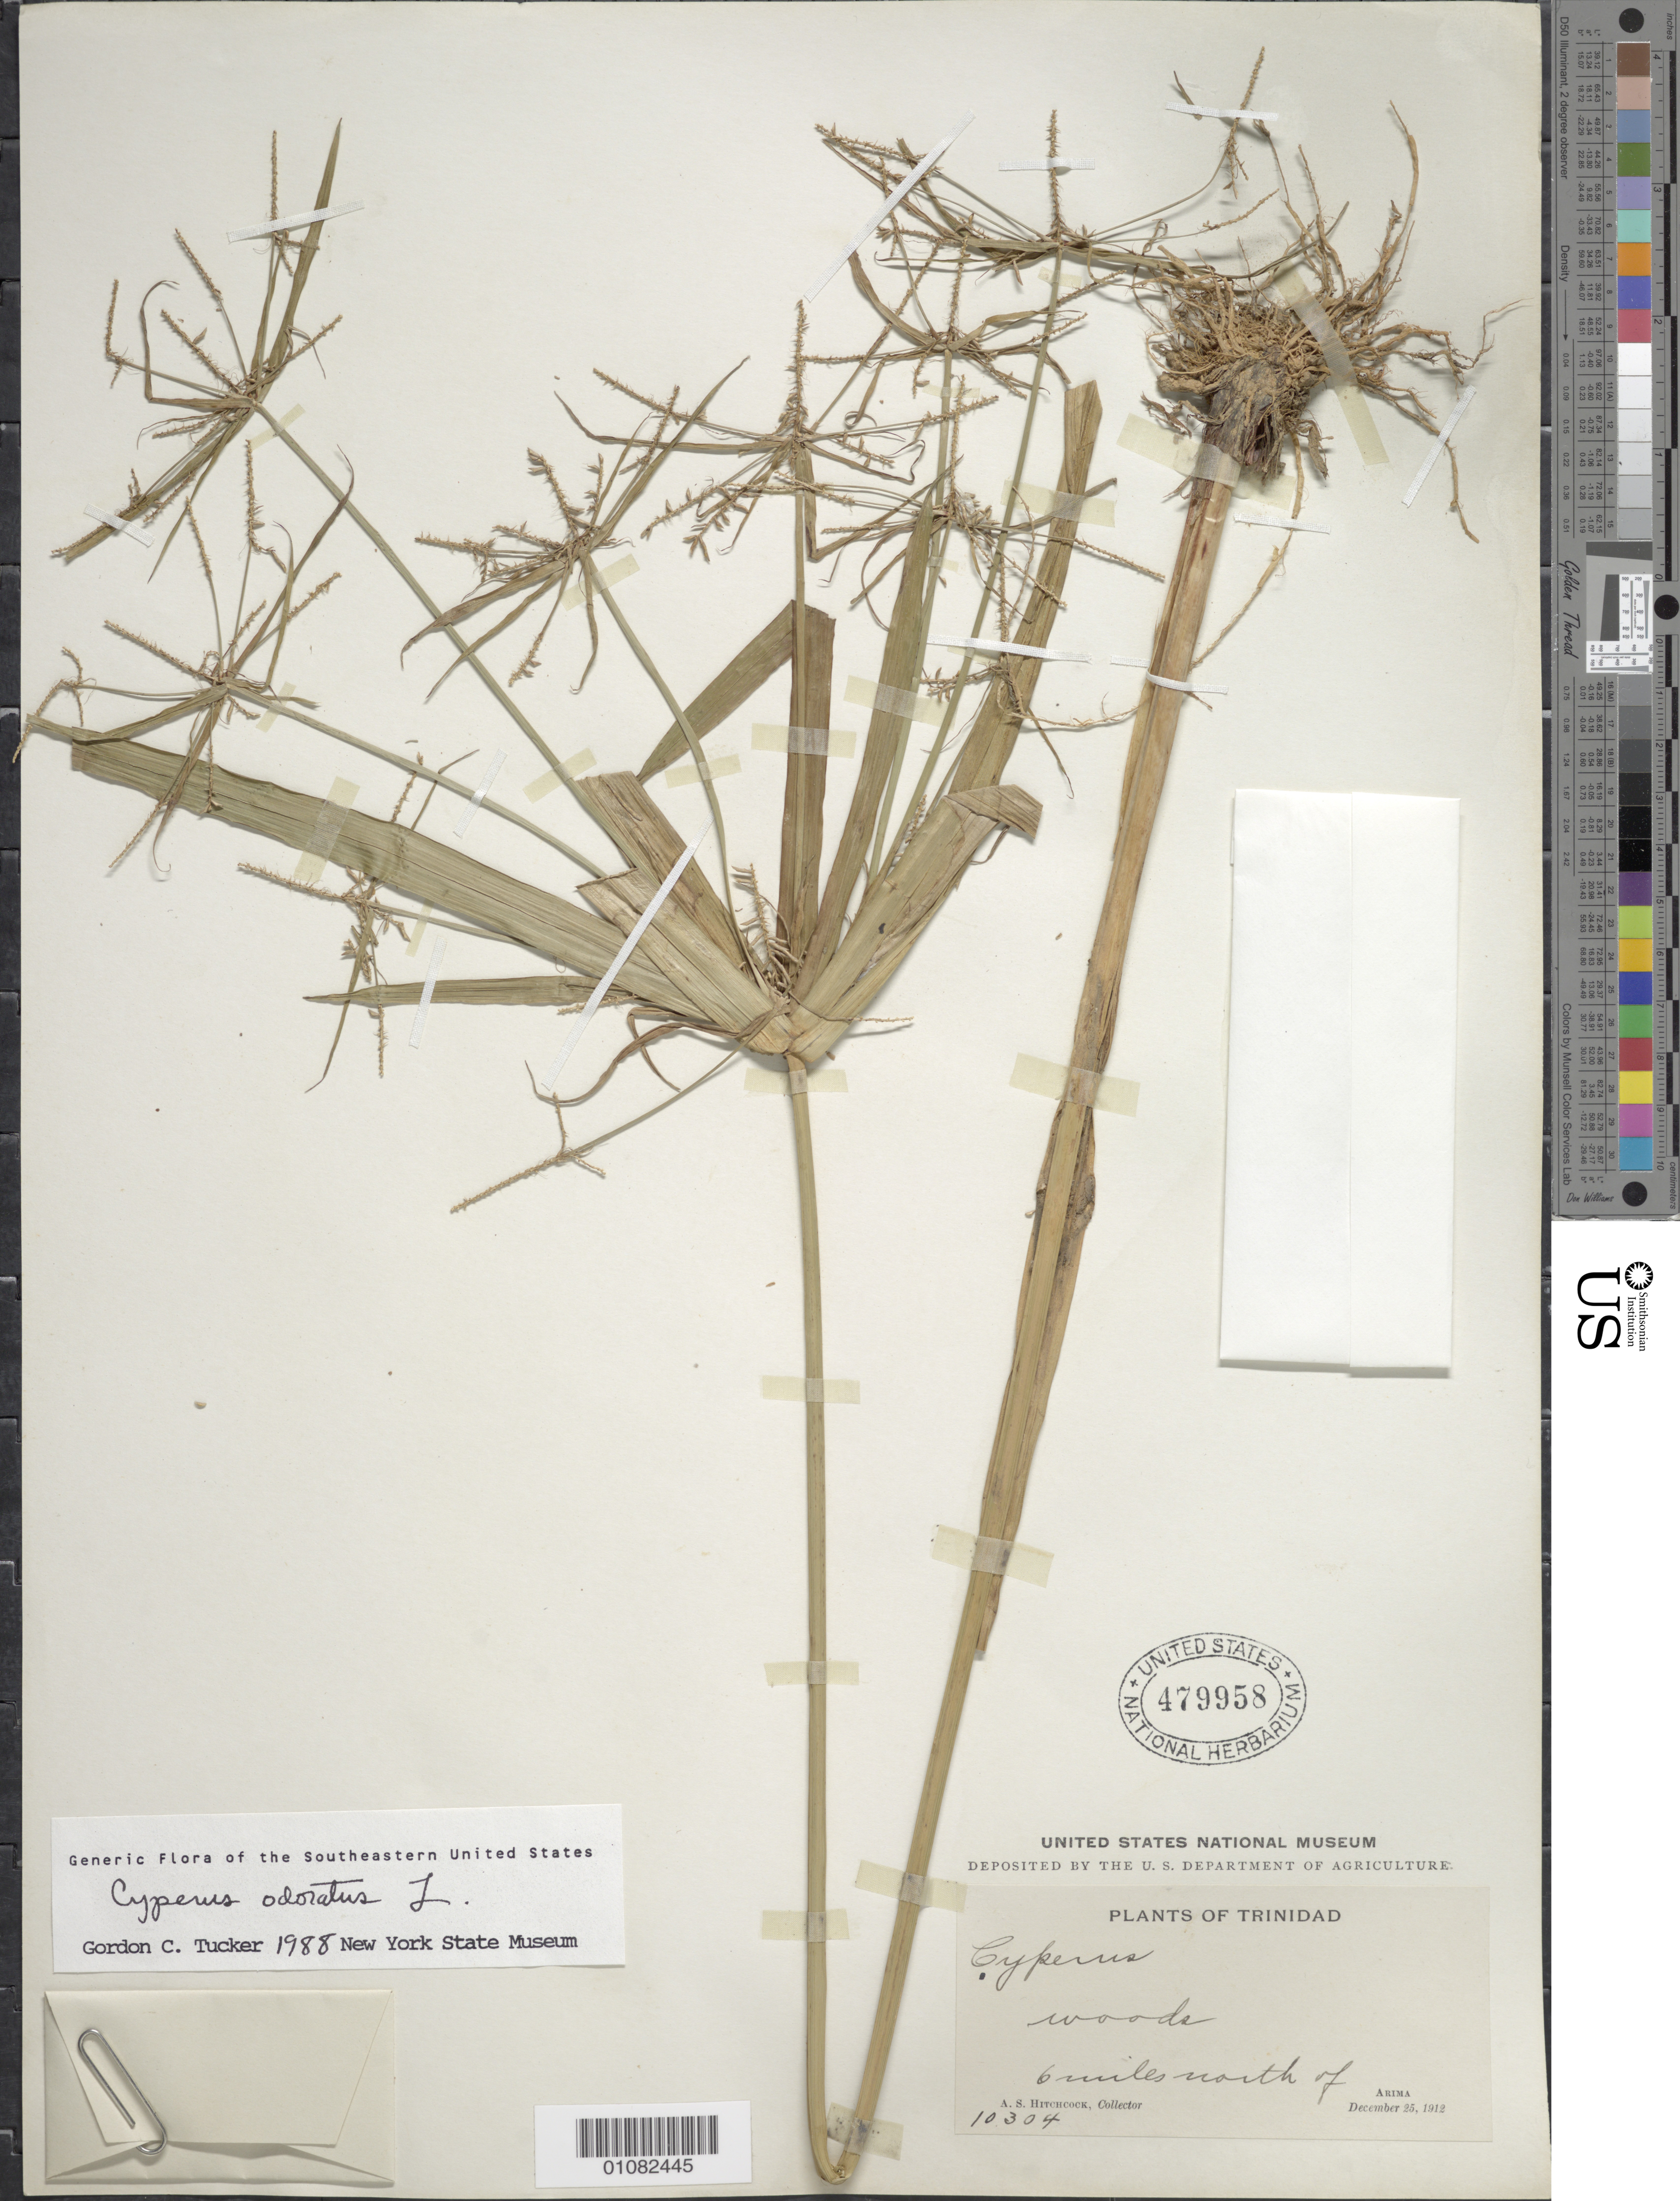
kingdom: Plantae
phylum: Tracheophyta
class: Liliopsida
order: Poales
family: Cyperaceae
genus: Cyperus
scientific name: Cyperus odoratus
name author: L.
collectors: A. S. Hitchcock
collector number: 10304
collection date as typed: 25 Dec 1912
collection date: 1912-12-25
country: Trinidad and Tobago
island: Trinidad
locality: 6 miles N of Arima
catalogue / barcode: US 479958